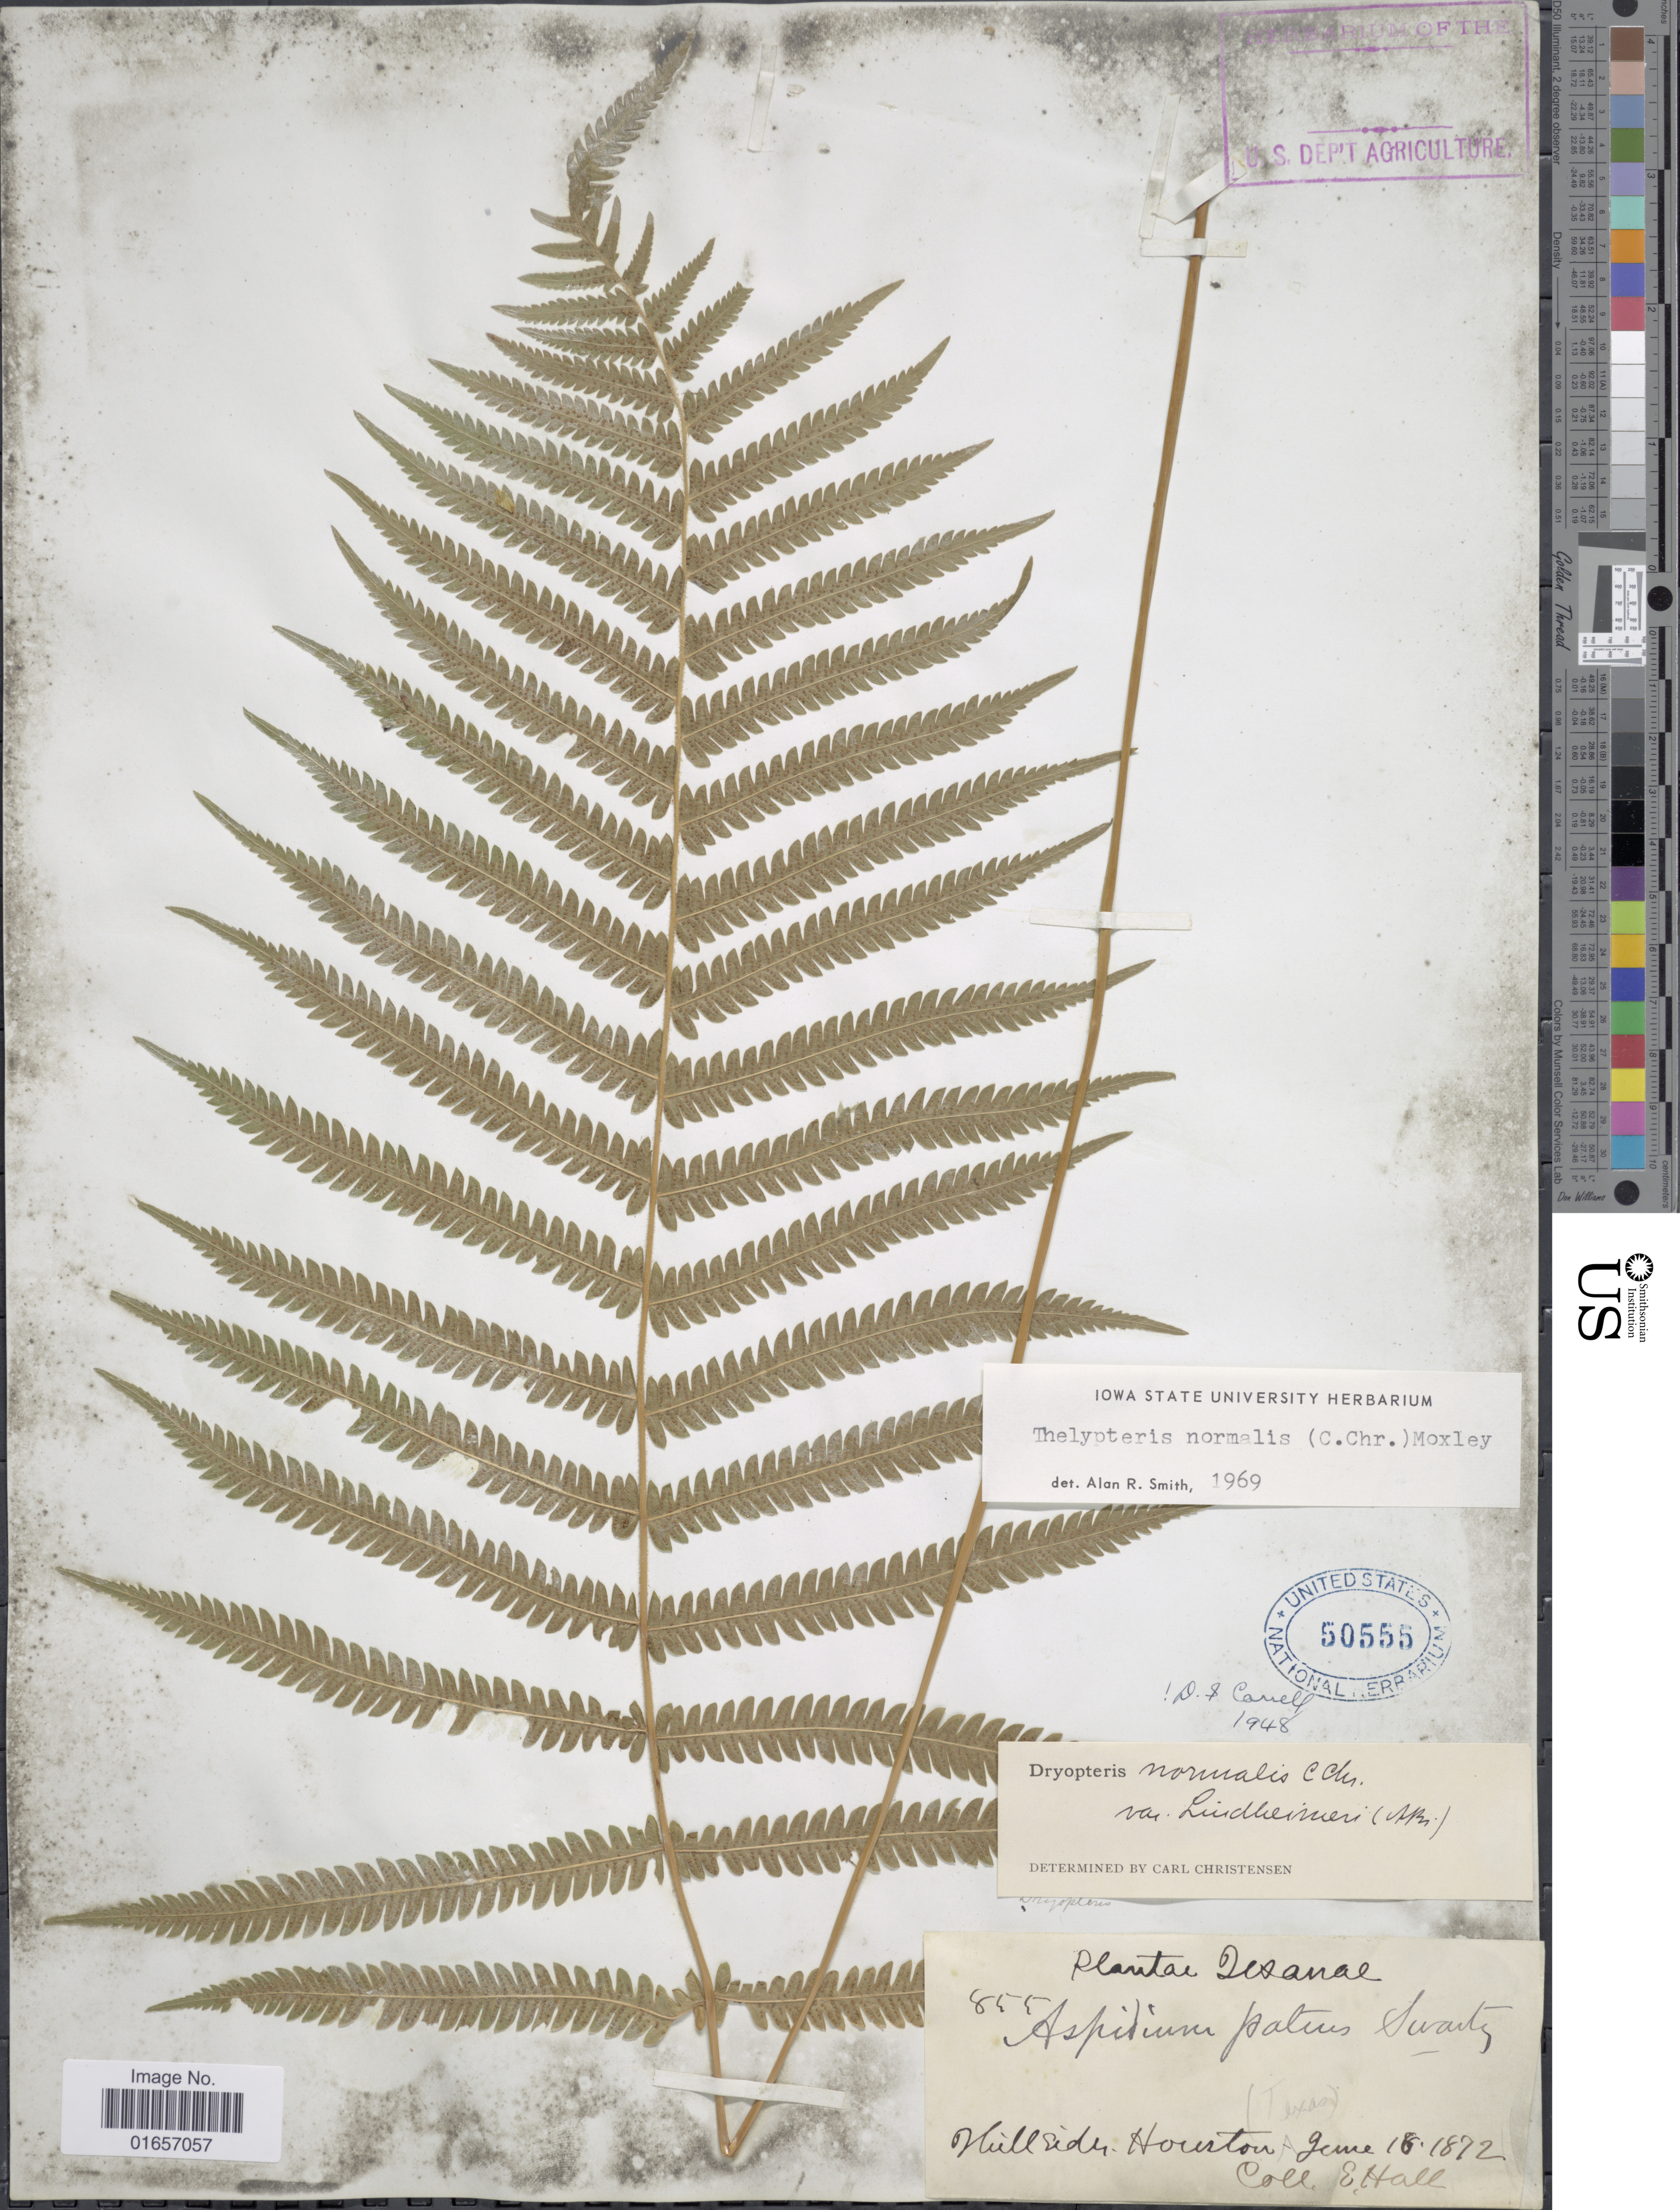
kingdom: Plantae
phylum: Tracheophyta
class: Polypodiopsida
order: Polypodiales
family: Thelypteridaceae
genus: Christella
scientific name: Christella kunthii comb. ined.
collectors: E. Hall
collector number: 855*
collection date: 1892-06-18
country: United States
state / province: Texas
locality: Hillsides Houston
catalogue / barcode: US 50555